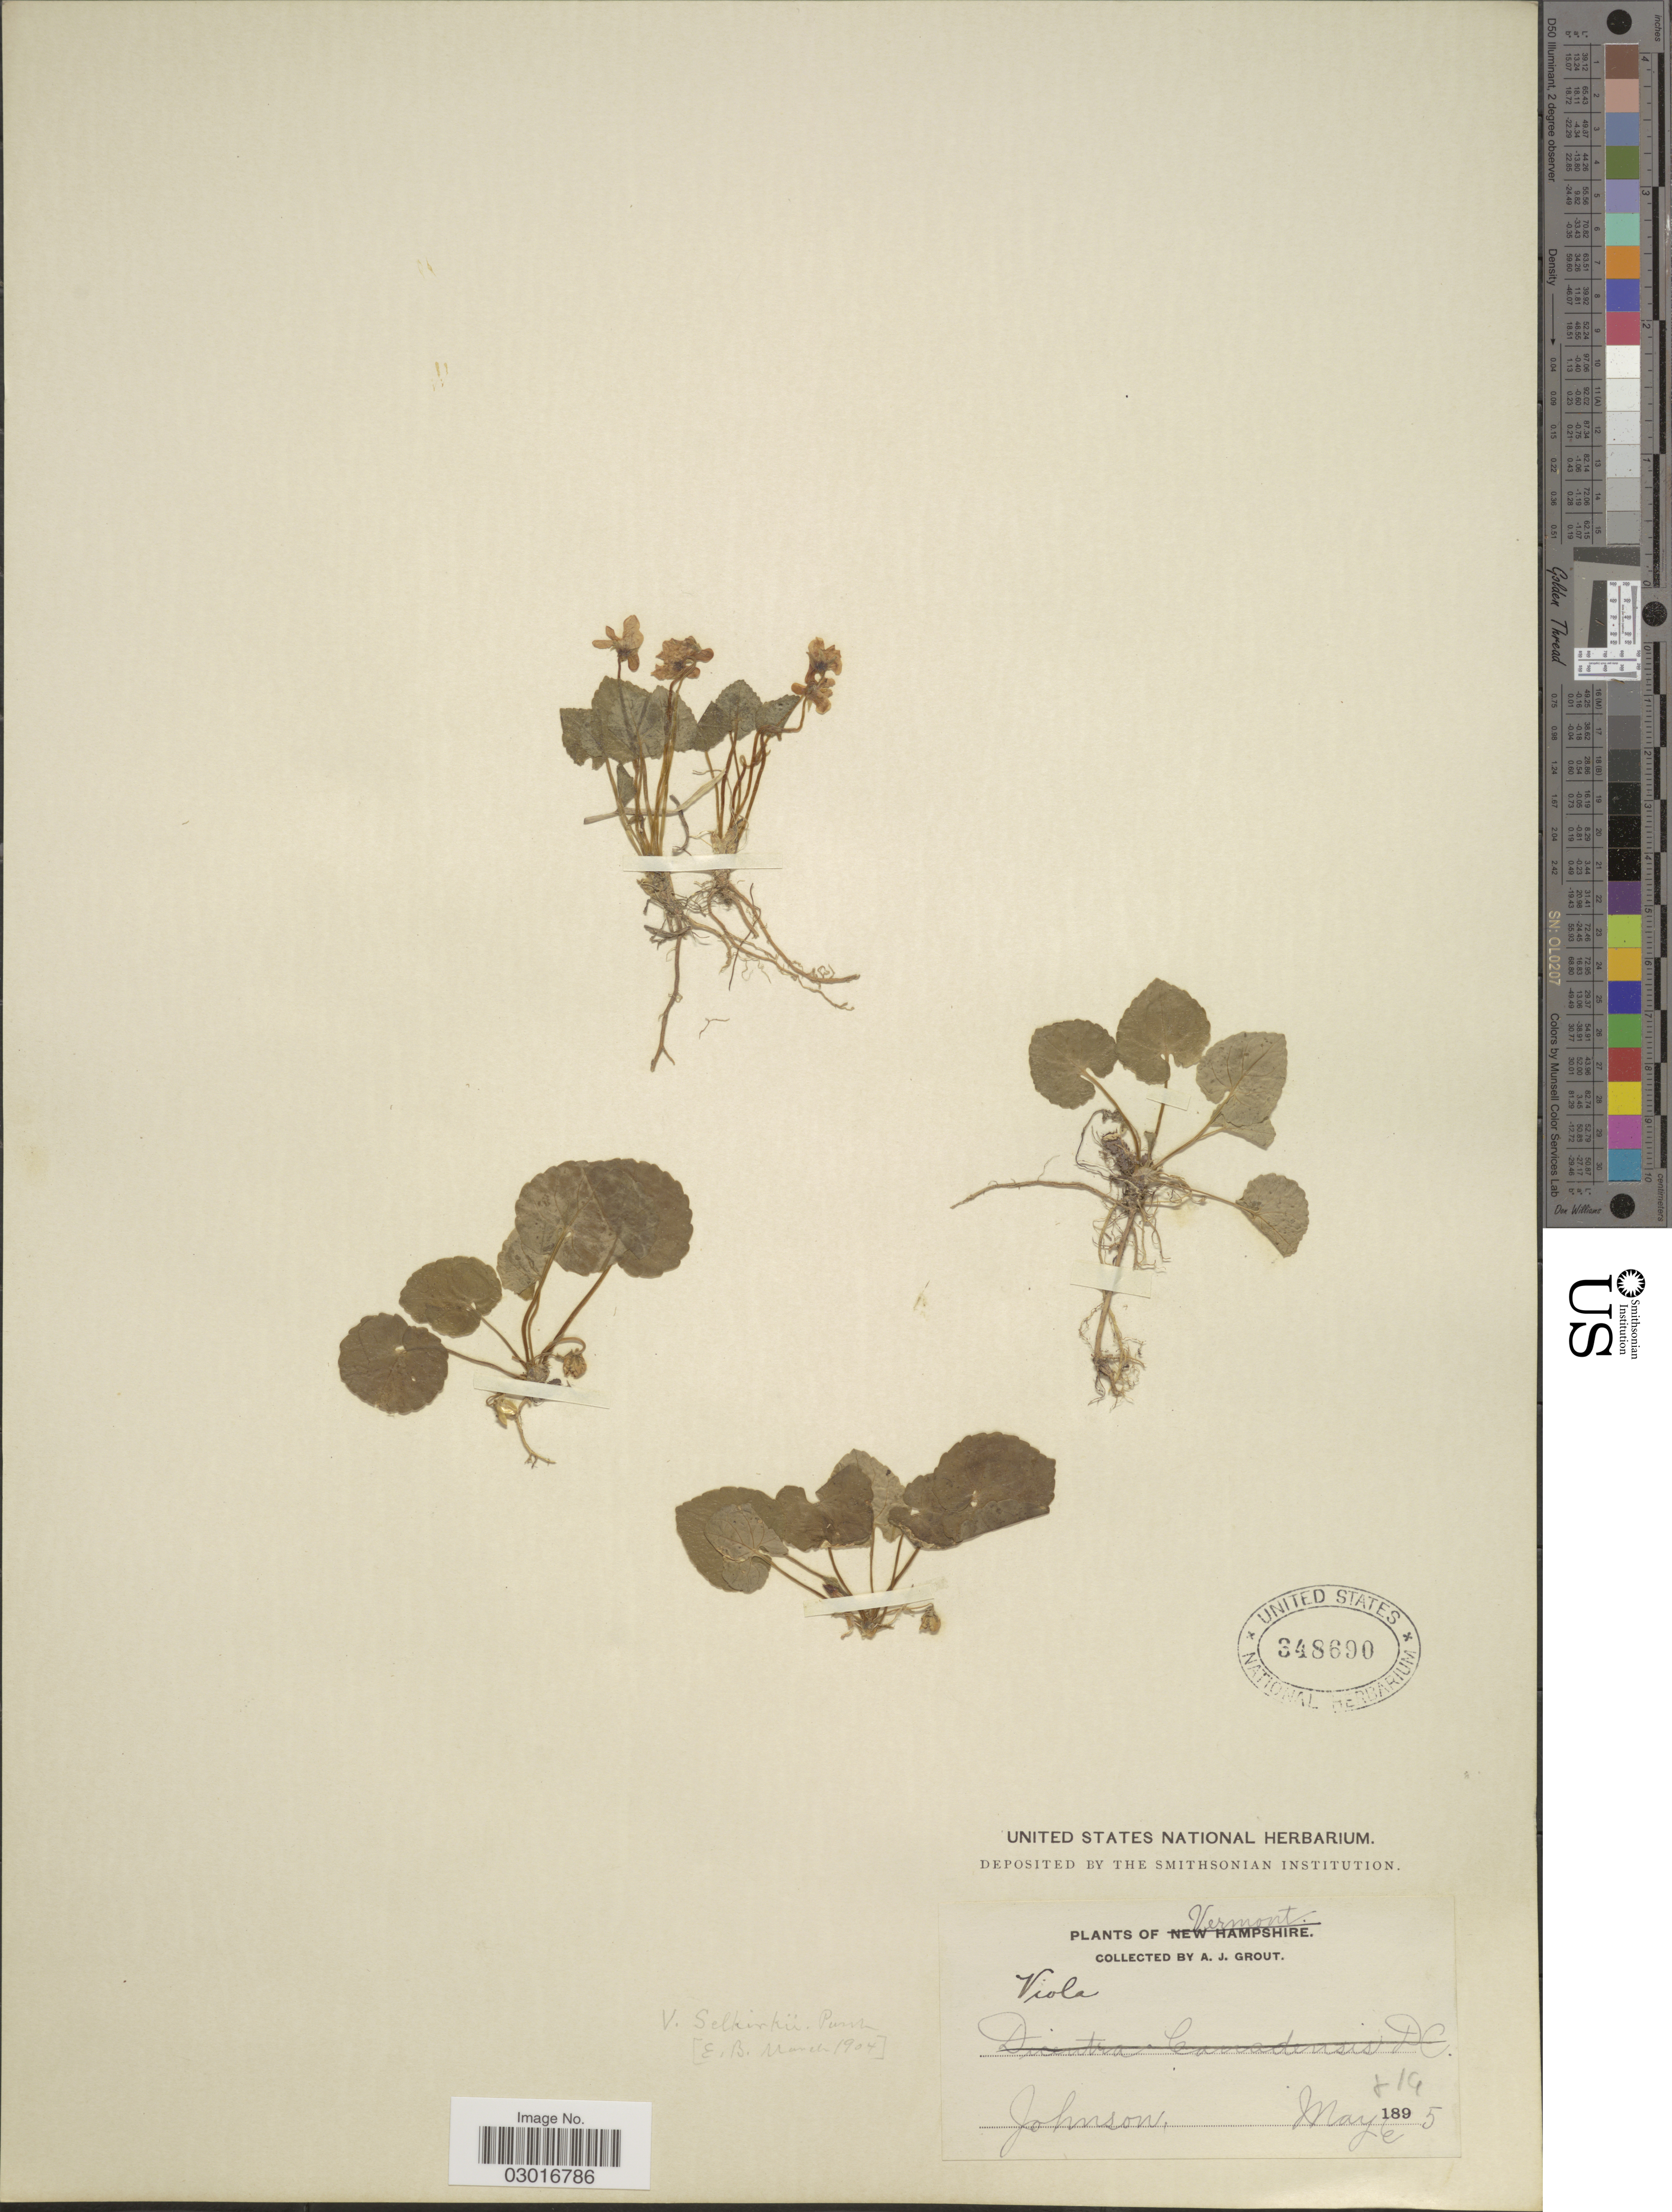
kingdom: Plantae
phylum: Tracheophyta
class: Magnoliopsida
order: Malpighiales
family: Violaceae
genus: Viola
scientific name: Viola selkirkii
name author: Pursh ex Goldie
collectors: A. J. Grout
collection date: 1895-05-19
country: United States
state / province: Vermont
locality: Johnson.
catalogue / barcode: US 348690